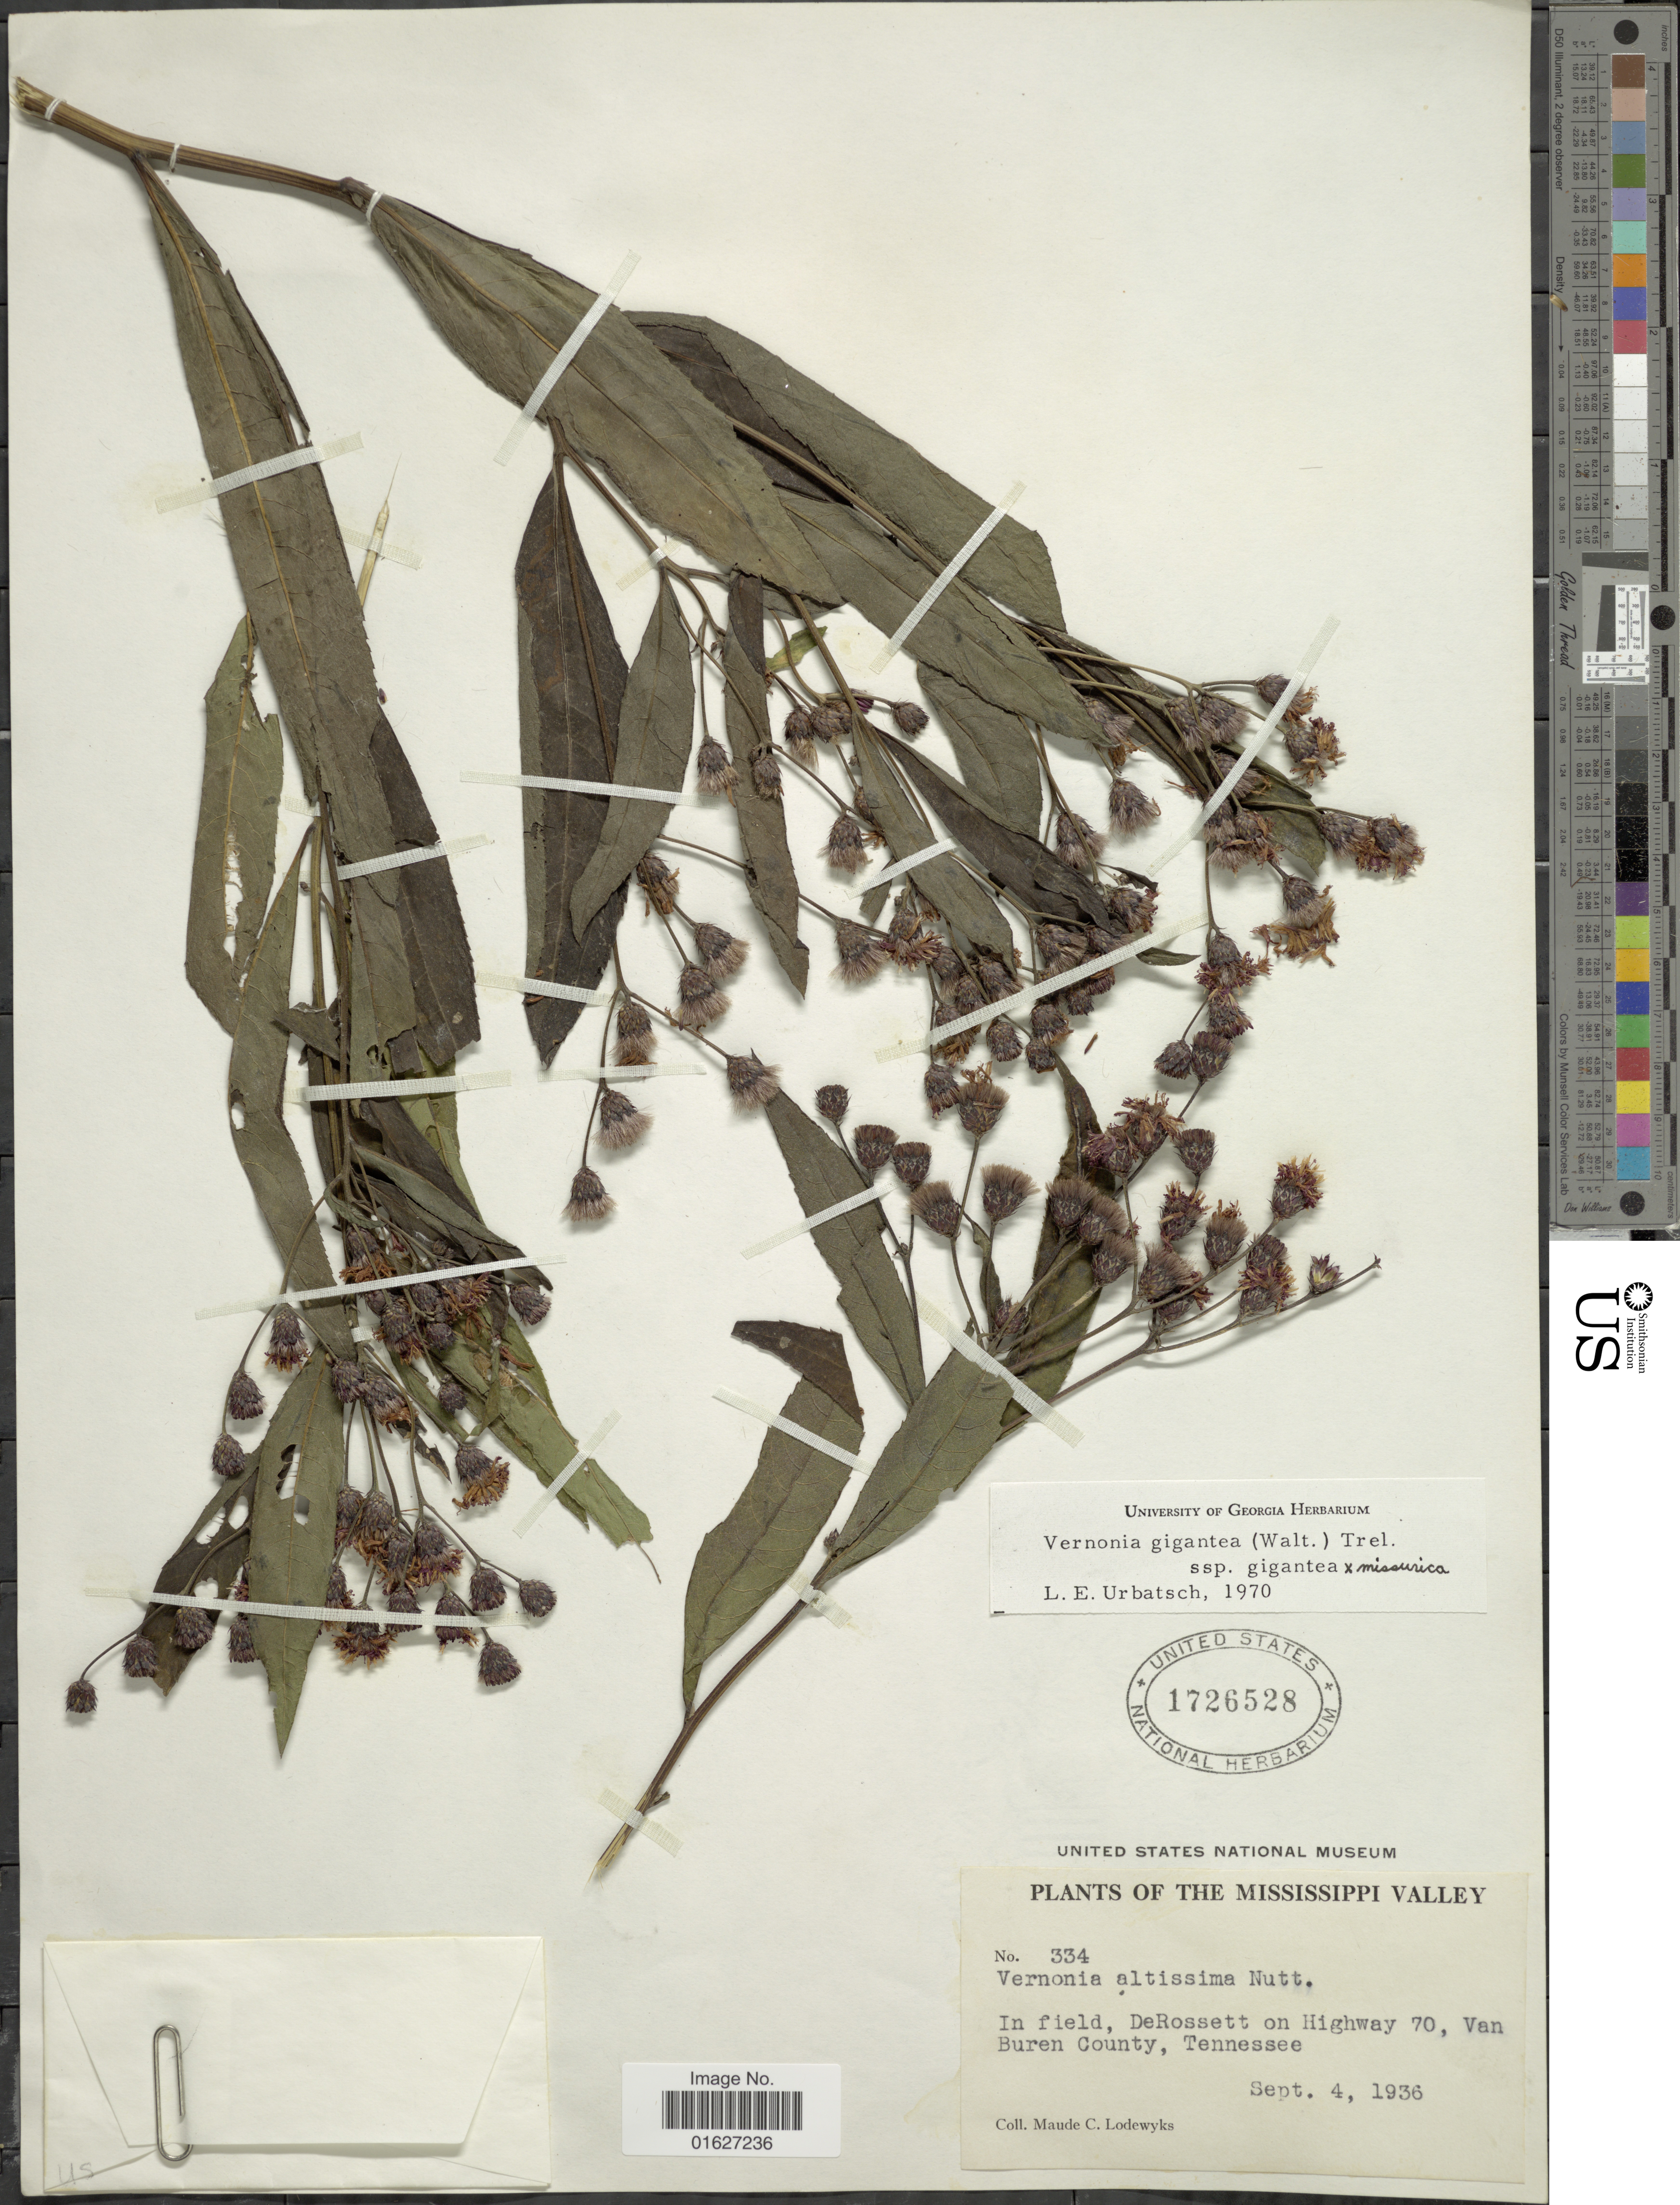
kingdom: Plantae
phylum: Tracheophyta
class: Magnoliopsida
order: Asterales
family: Asteraceae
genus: Vernonia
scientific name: Vernonia gigantea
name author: (Walter) Trel.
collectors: M. Lodewyks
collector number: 334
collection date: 1936-09-04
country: United States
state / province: Tennessee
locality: Mississippi. In field, DeRossett on Highway 70, Van Buren County, Tennessee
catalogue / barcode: US 1726528